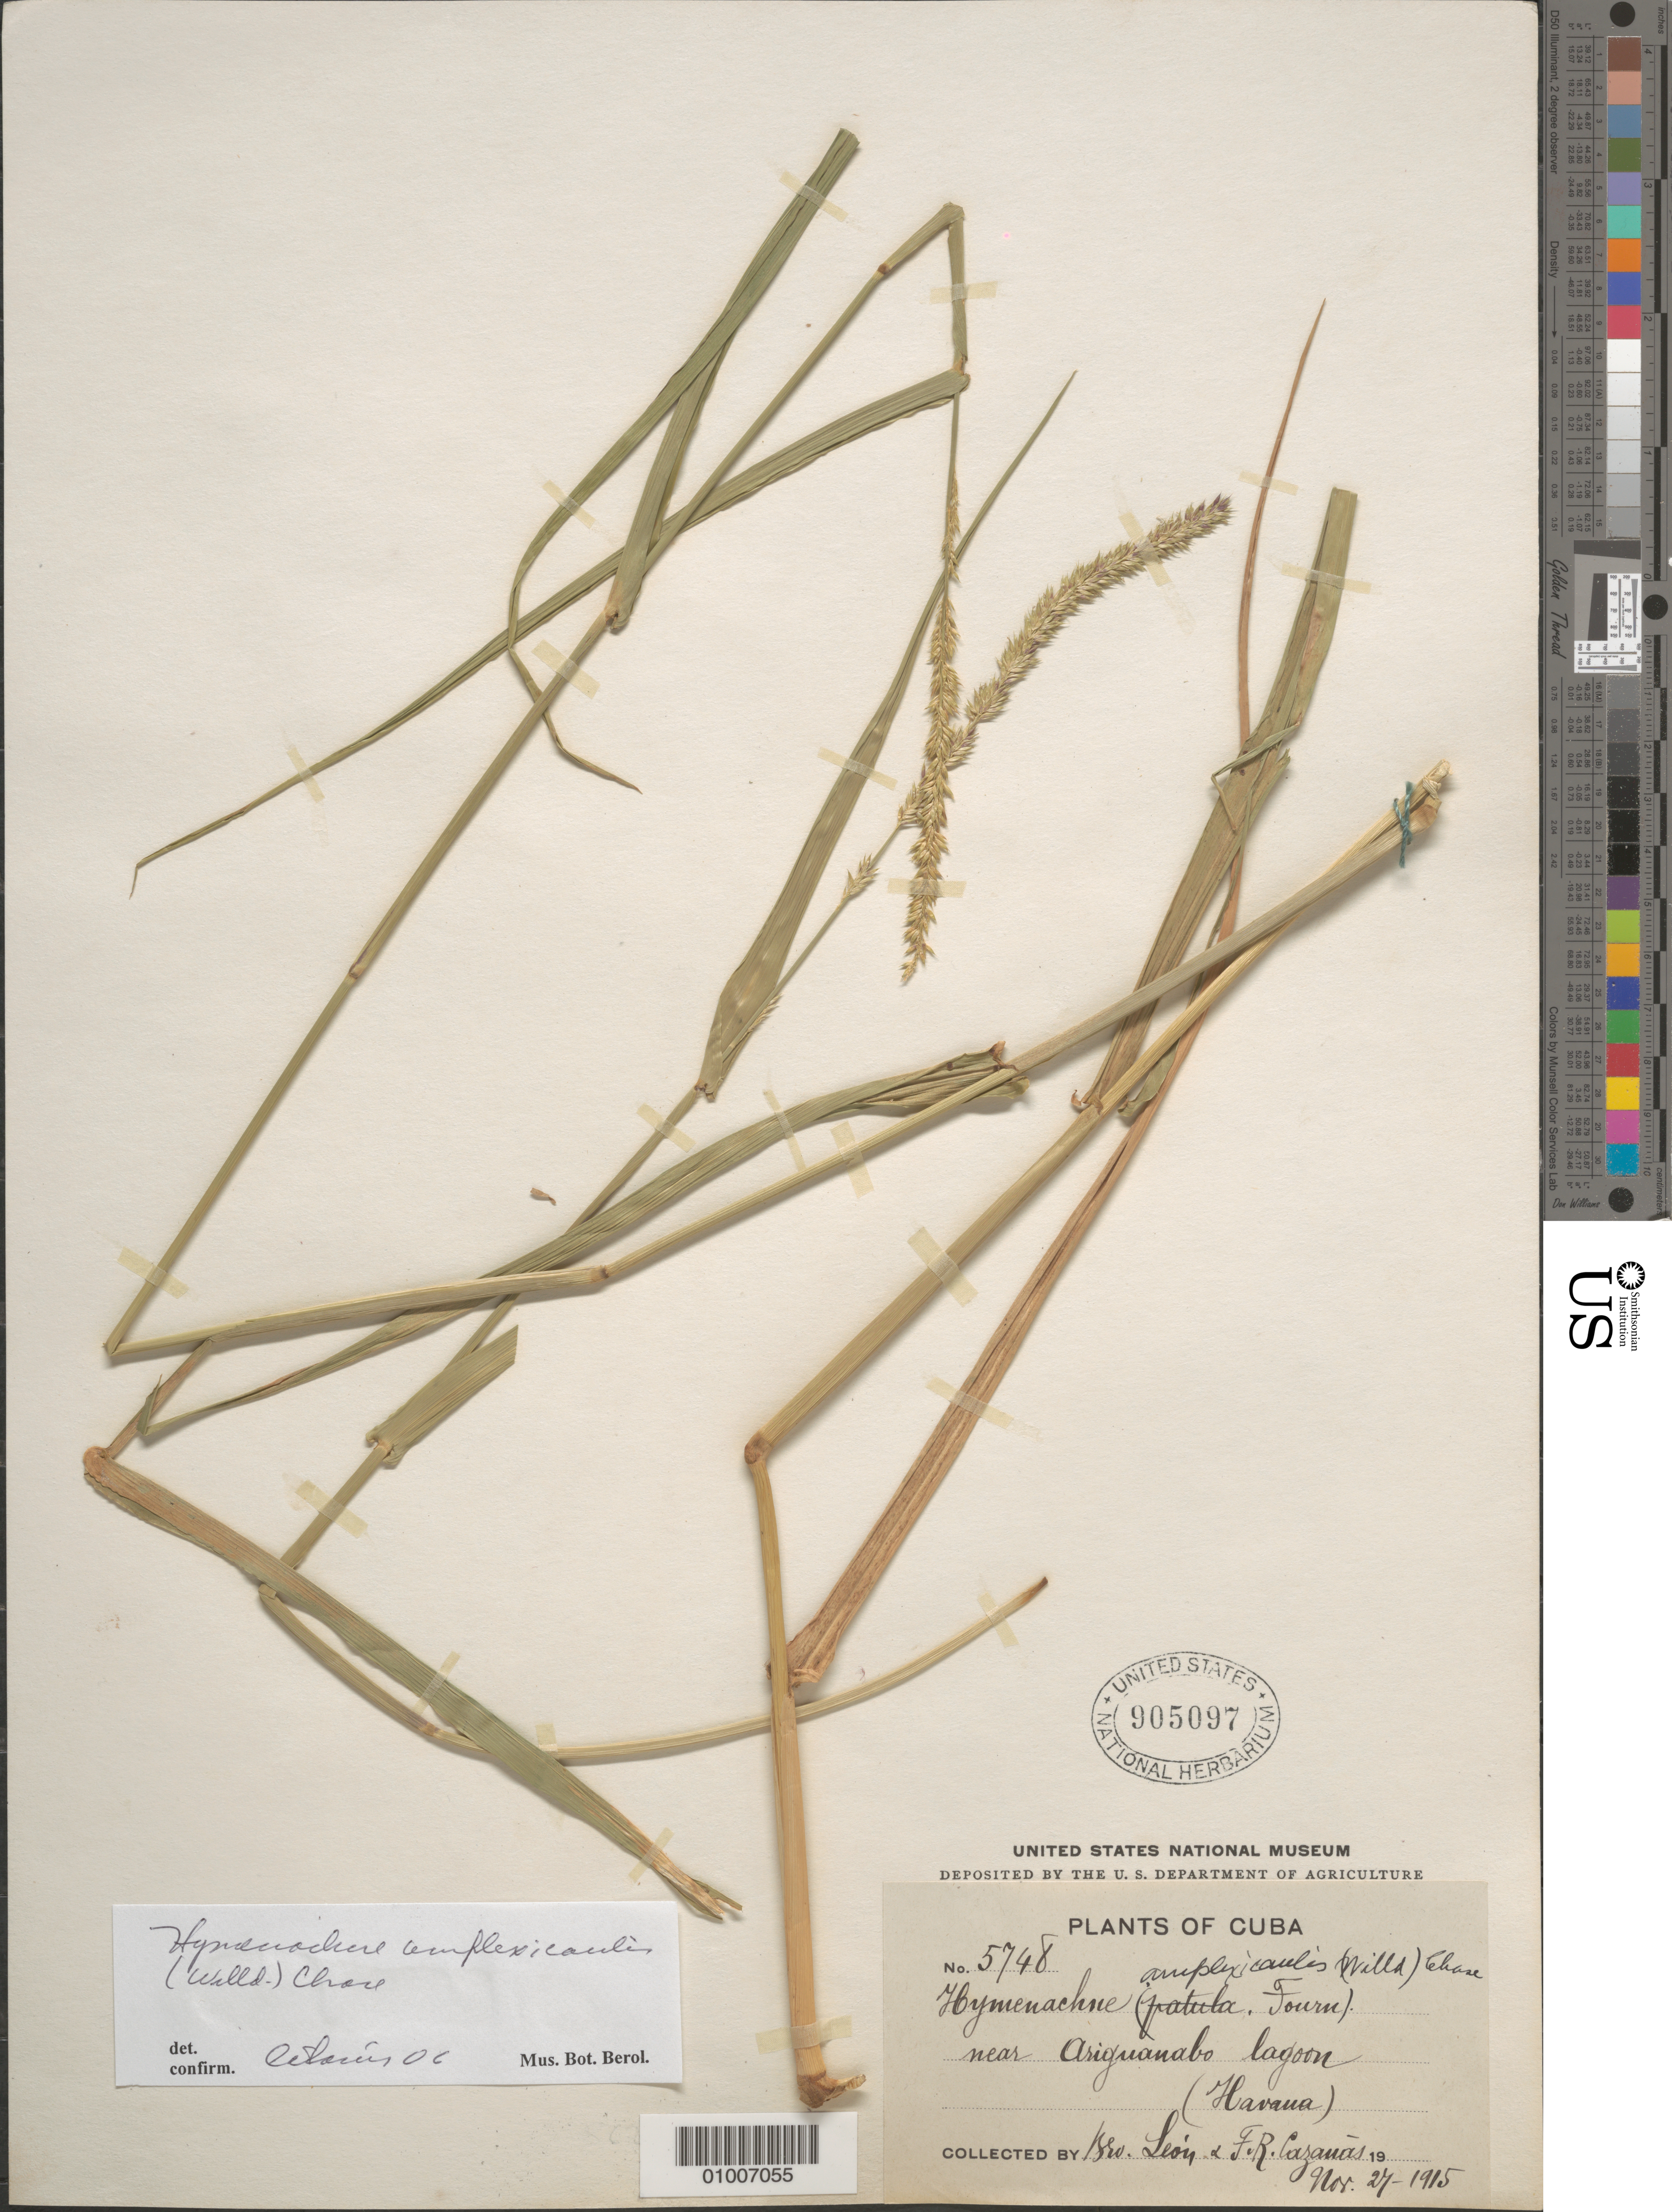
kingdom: Plantae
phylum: Tracheophyta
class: Liliopsida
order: Poales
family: Poaceae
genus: Hymenachne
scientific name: Hymenachne amplexicaulis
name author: (Rudge) Nees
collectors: Bro. León & F. Cazauas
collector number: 5748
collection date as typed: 27 Nov 1915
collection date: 1915-11-27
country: Cuba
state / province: La Habana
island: Cuba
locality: Near Ariguanabo lagoon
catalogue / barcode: US 905097